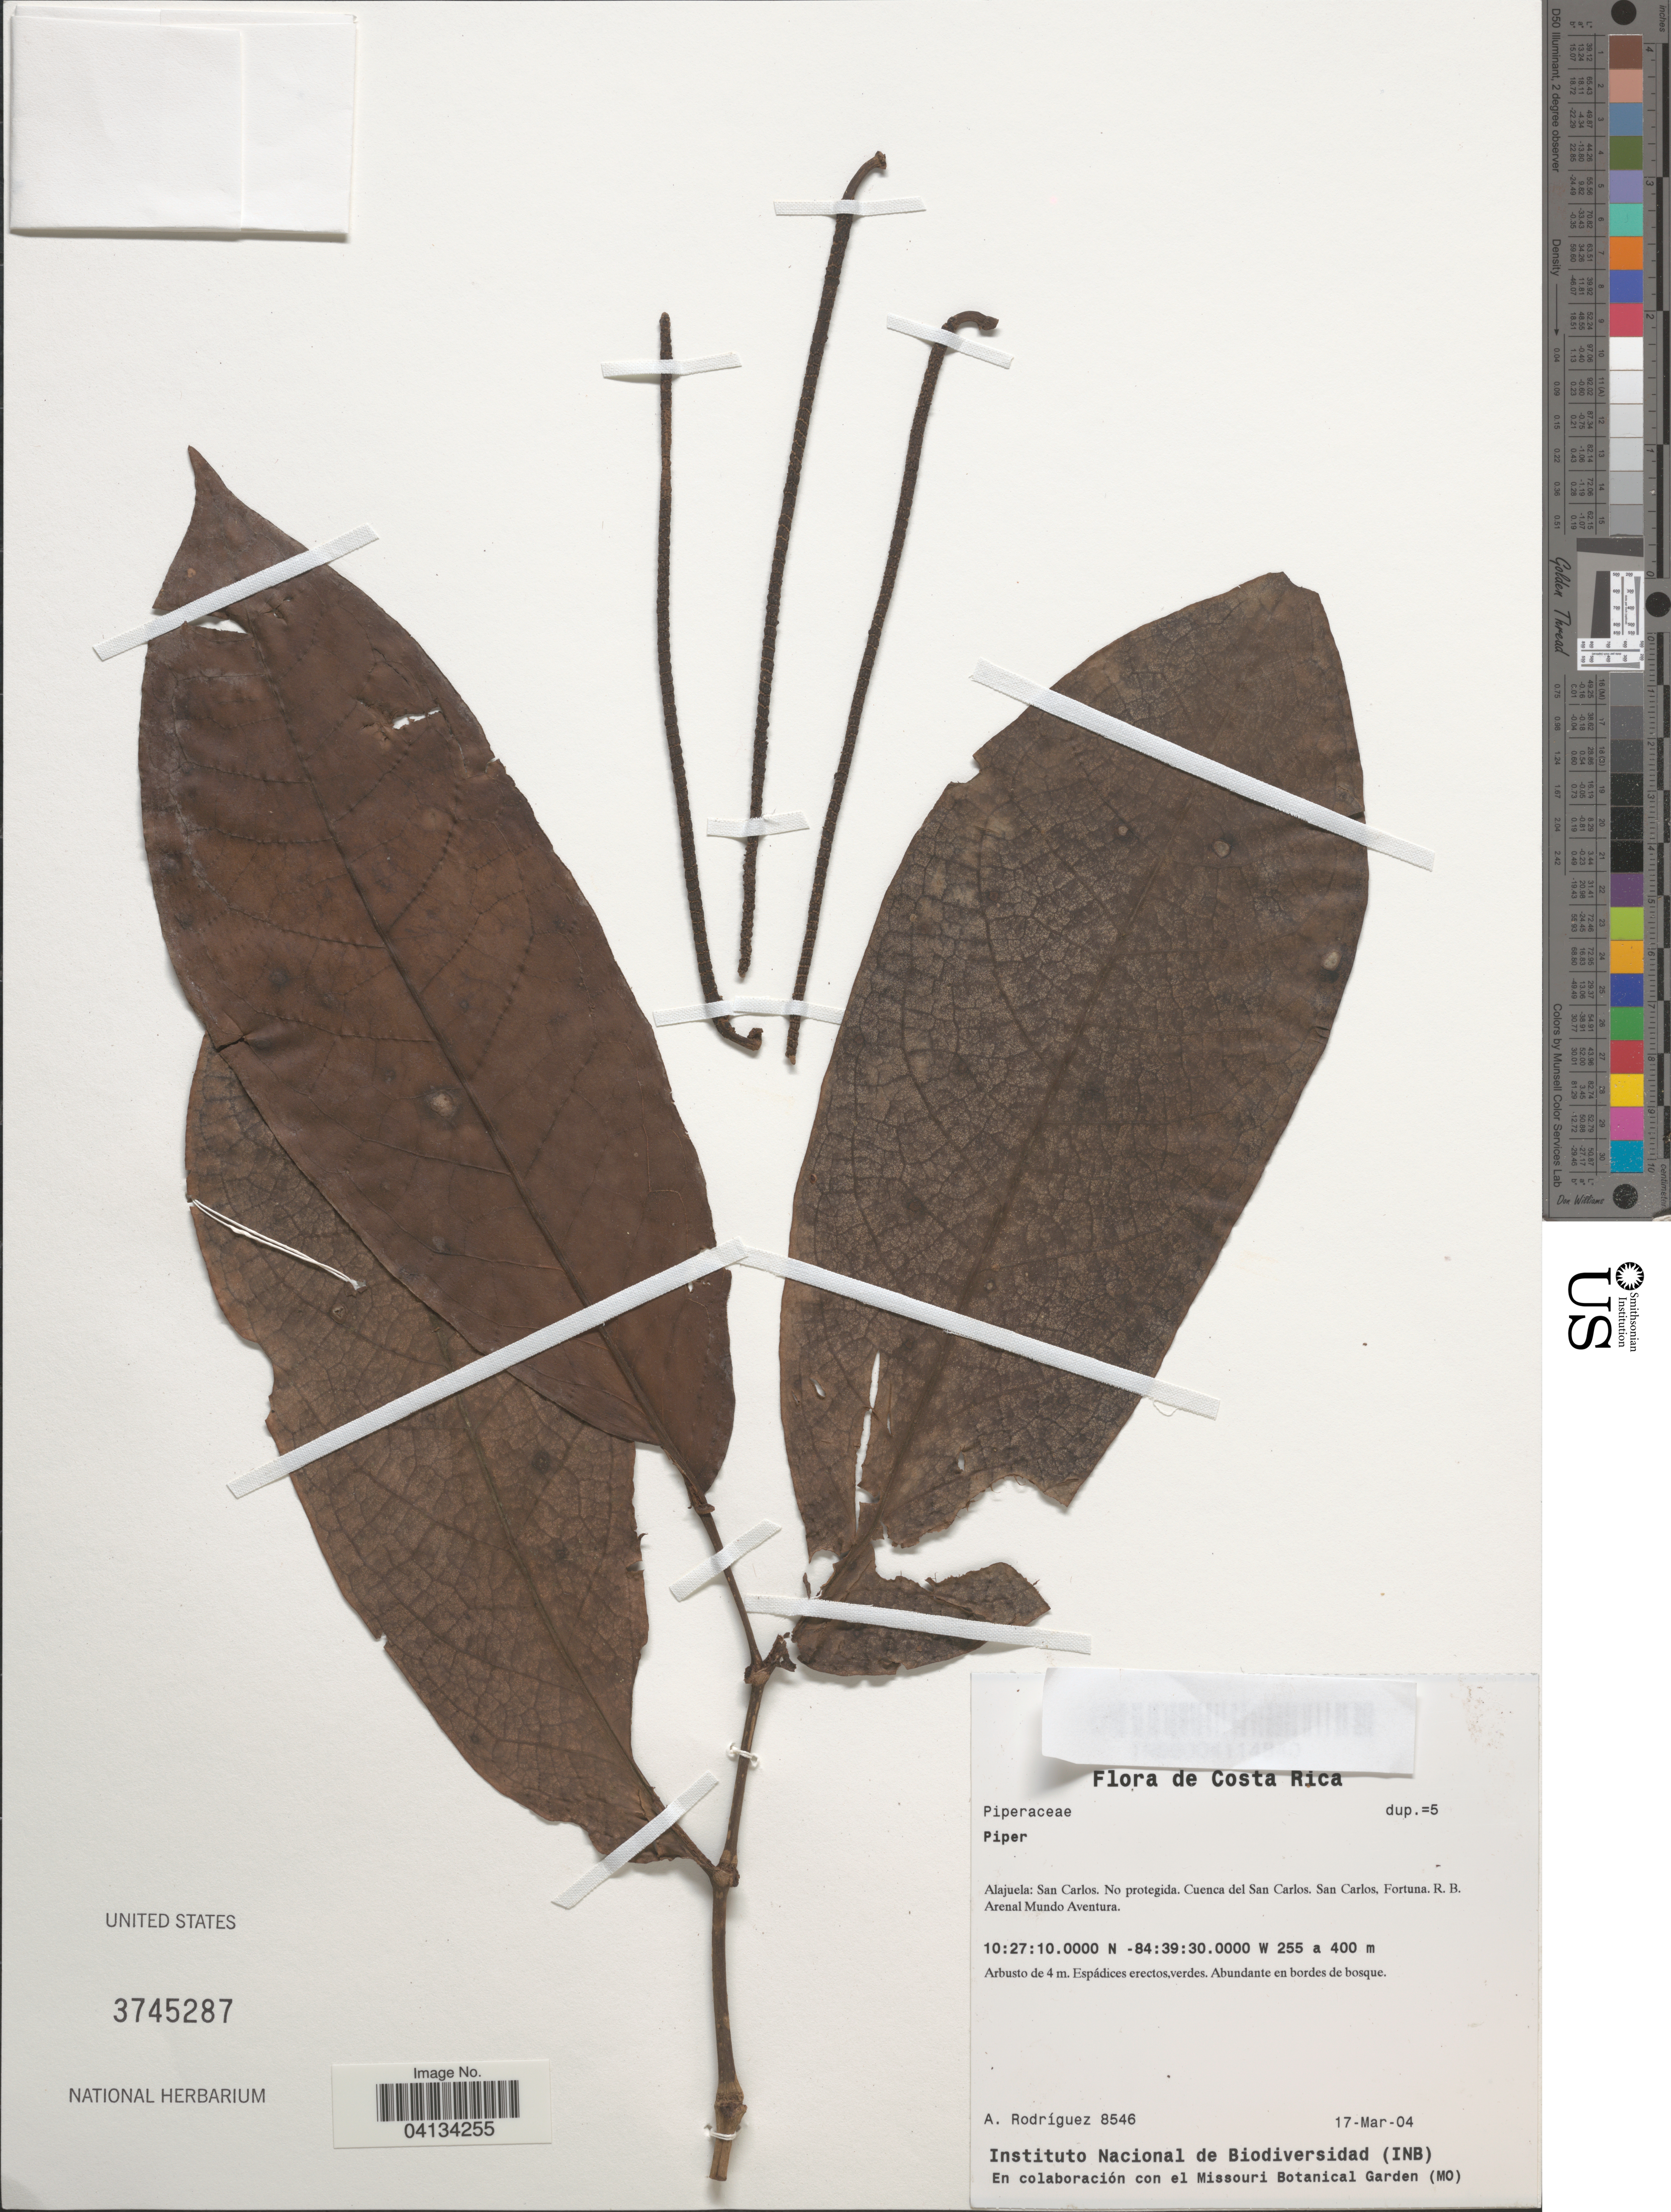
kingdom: Plantae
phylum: Tracheophyta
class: Magnoliopsida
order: Piperales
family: Piperaceae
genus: Piper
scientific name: Piper sp.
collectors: A. Rodríguez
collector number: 8546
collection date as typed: Transcribed d/m/y: 17/3/4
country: Costa Rica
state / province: Alajuela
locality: San Carlos. No protegida. Cuenca del San Carlos. San Carlos, Fortuna. R. B. Arenal Mundo Aventura.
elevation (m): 255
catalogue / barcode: US 3745287